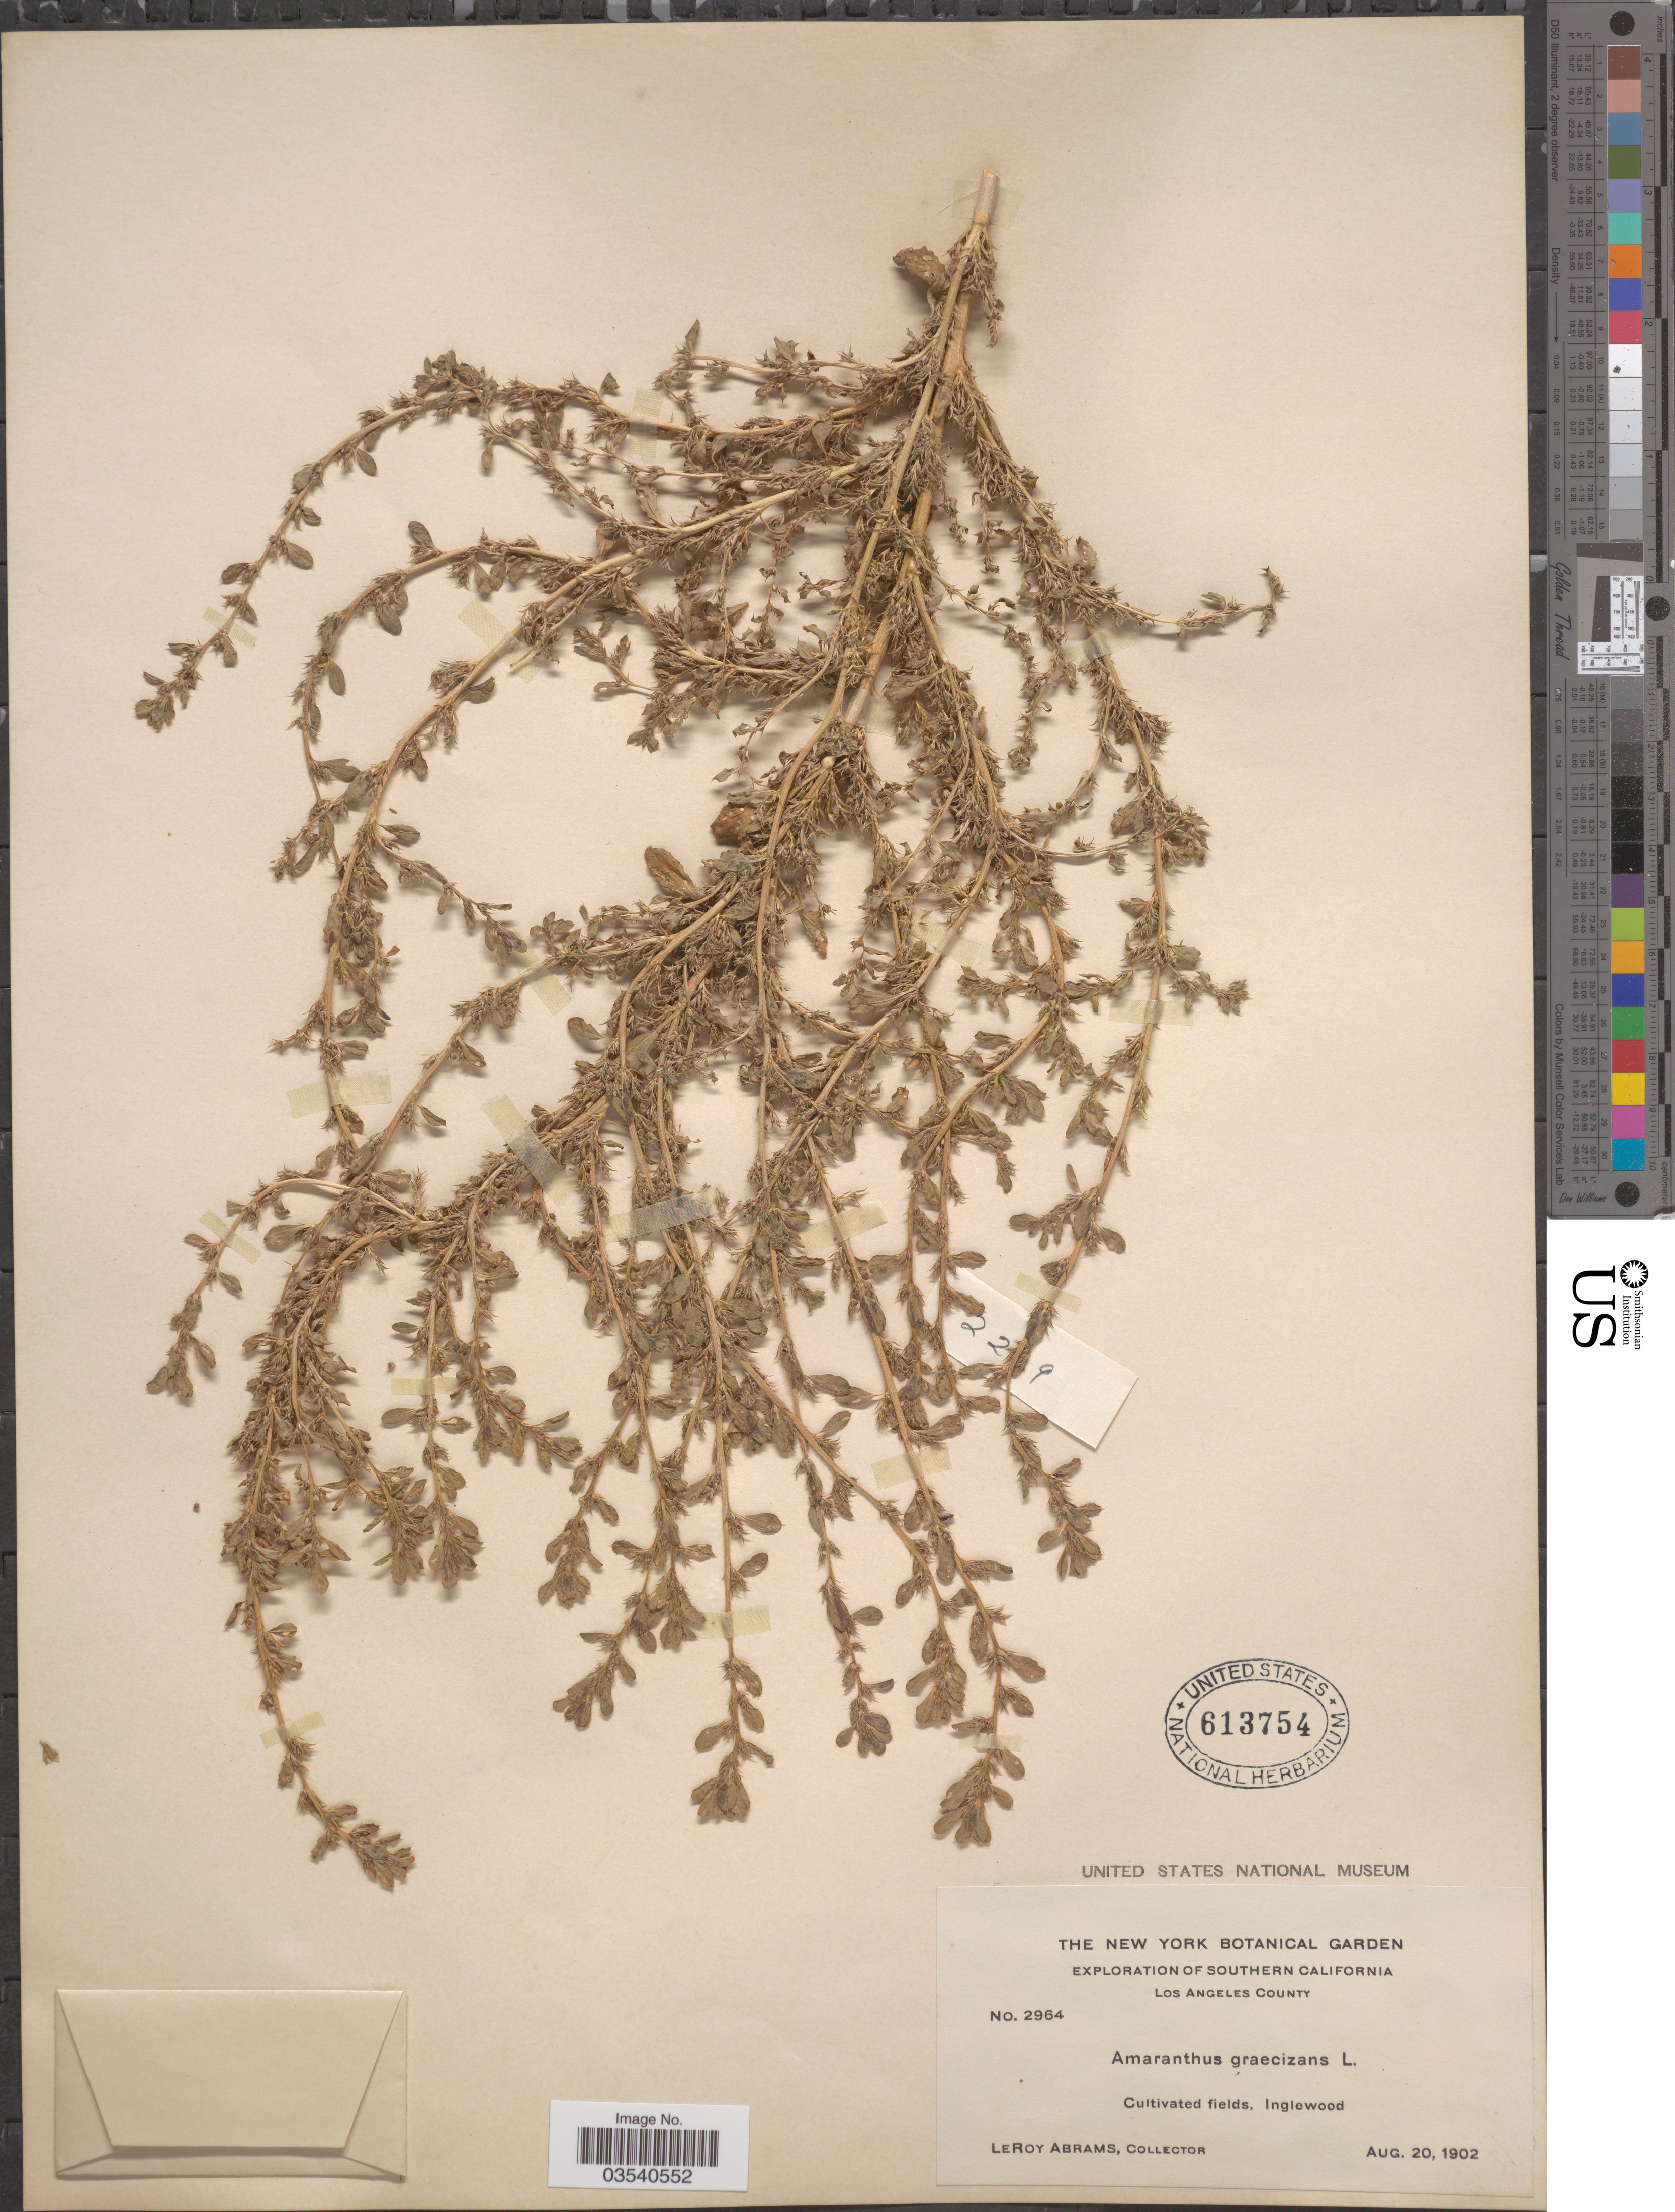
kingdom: Plantae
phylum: Tracheophyta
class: Magnoliopsida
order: Caryophyllales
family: Amaranthaceae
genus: Amaranthus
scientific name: Amaranthus graecizans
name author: L.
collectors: L. Abrams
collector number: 2964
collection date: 1902-08-20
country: United States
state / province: California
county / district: Los Angeles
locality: Southern California. Los Angeles County. Inglewood.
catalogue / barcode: US 613754